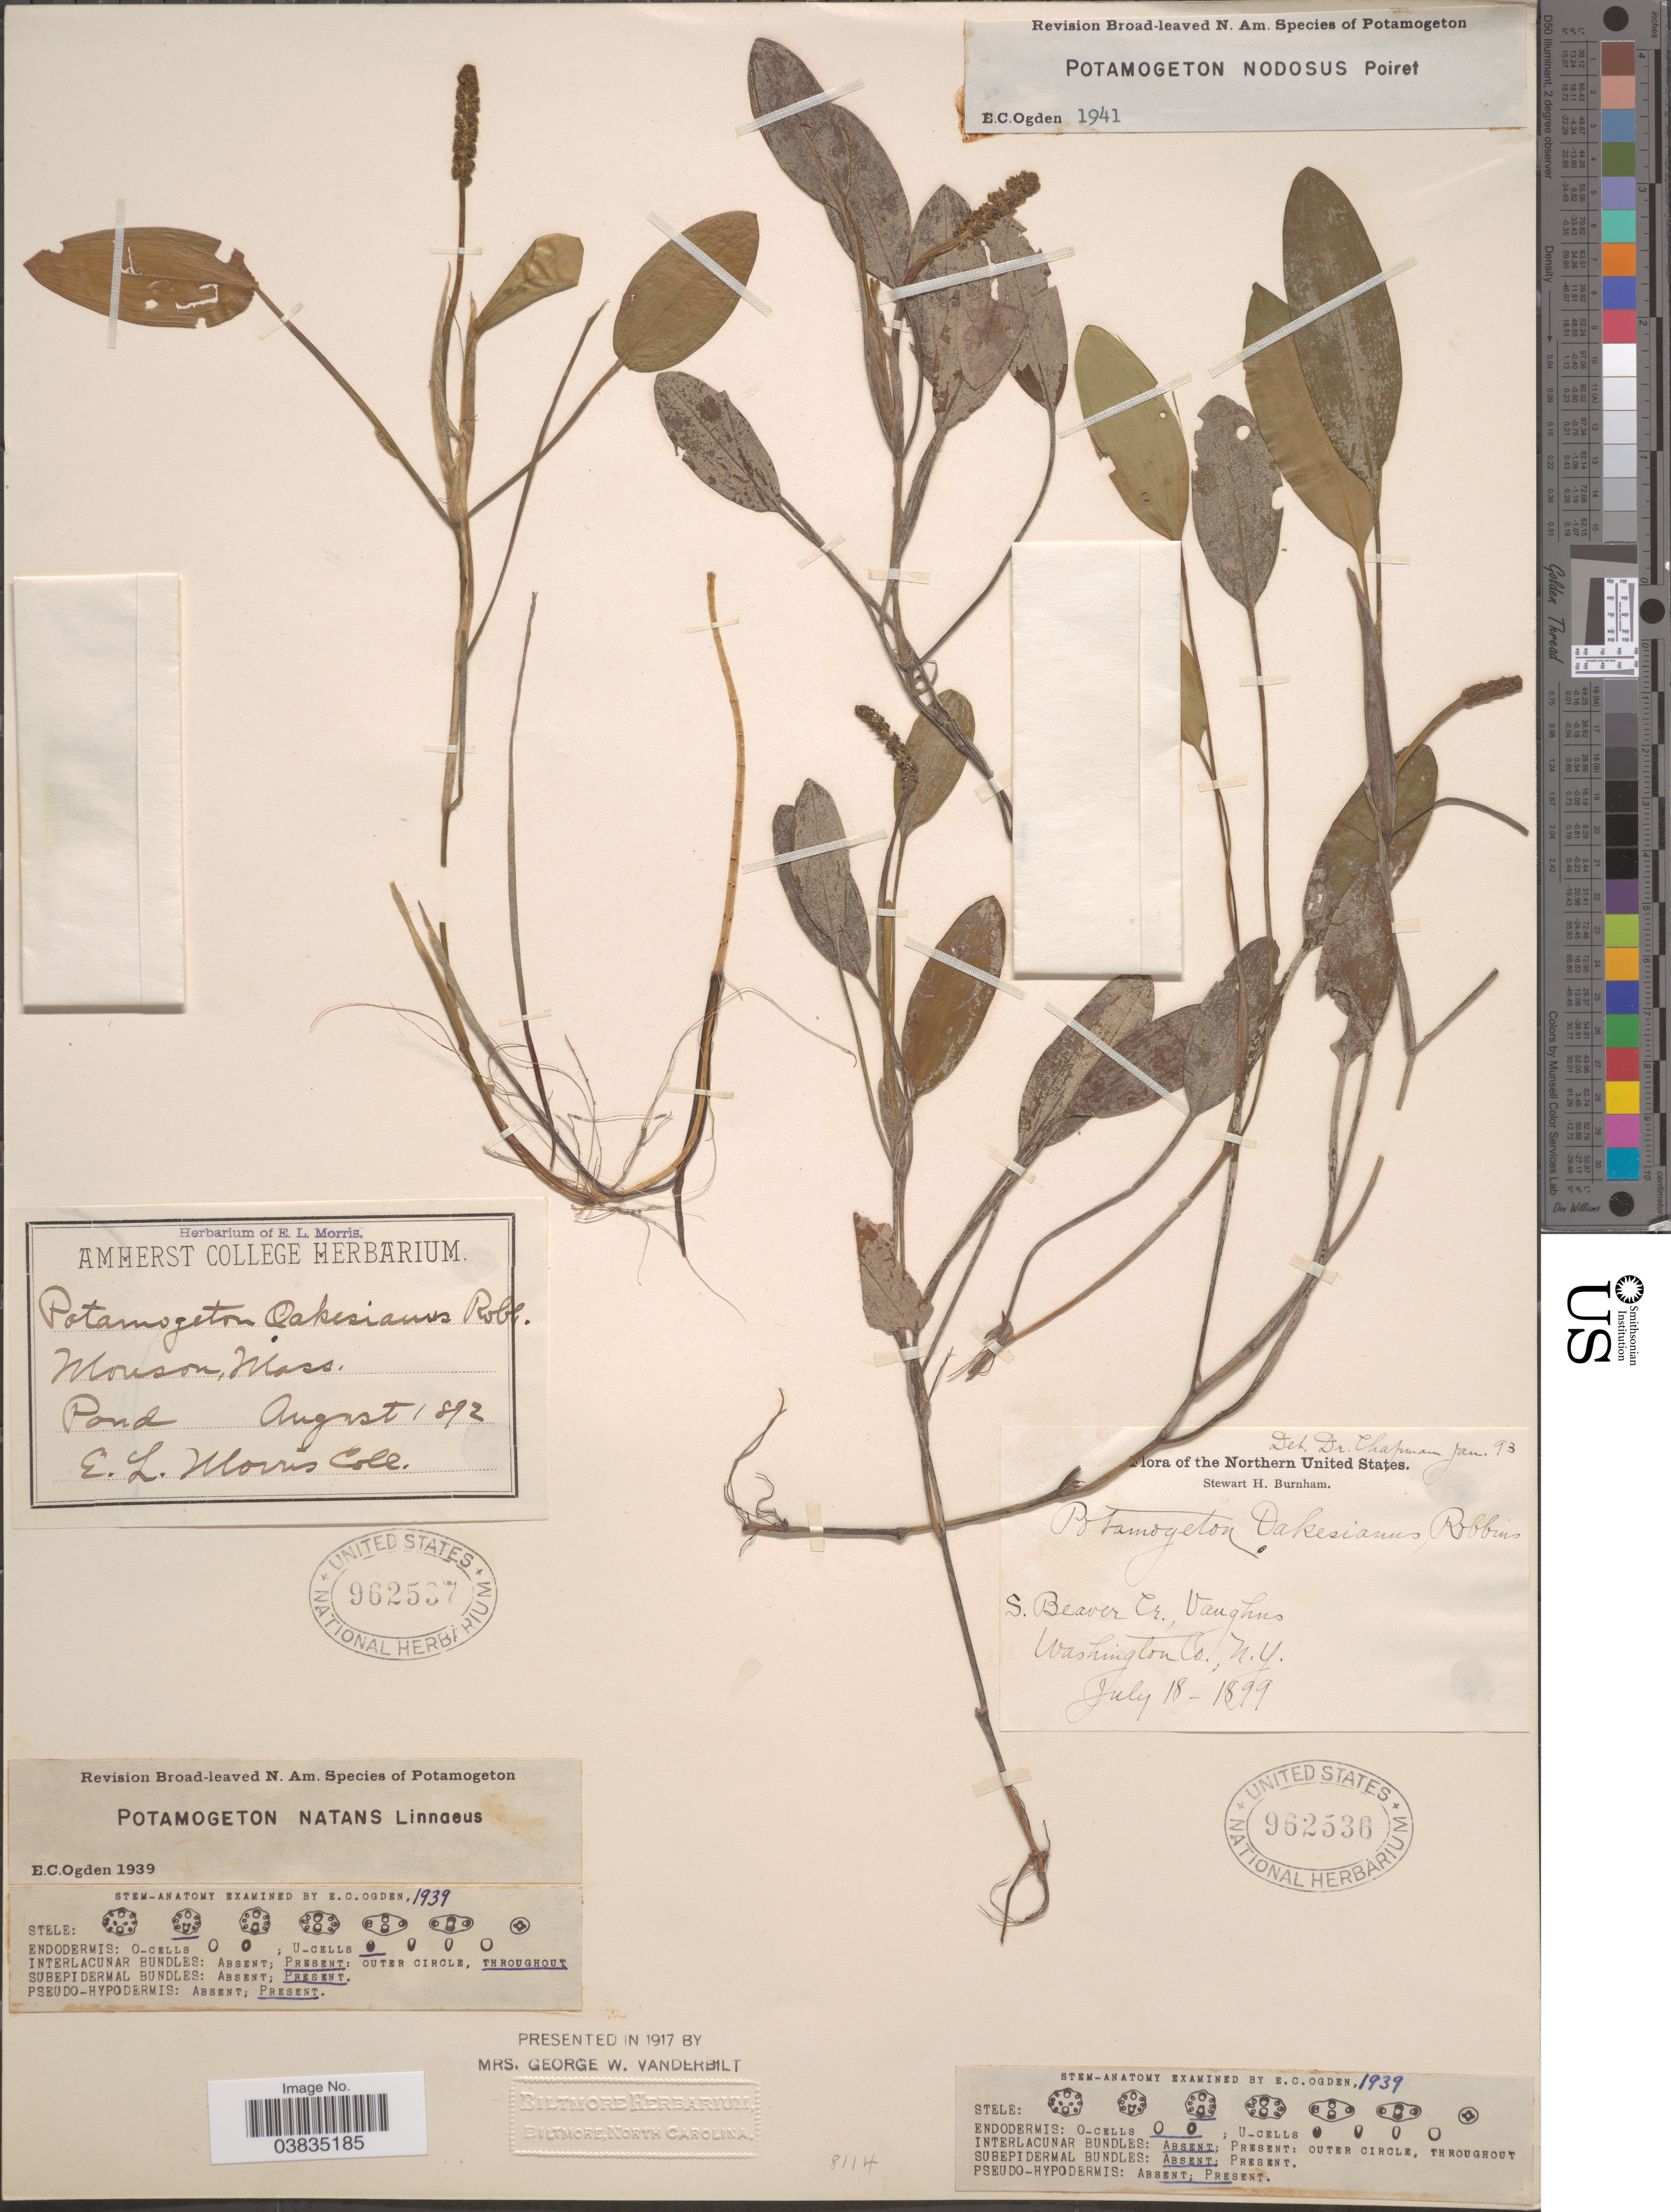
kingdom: Plantae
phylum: Tracheophyta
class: Liliopsida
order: Alismatales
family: Potamogetonaceae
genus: Potamogeton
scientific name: Potamogeton natans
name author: L.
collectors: S. Burnham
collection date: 1899-07-18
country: United States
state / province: New York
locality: S. Beaver Cr., Vaughns. Washington Co.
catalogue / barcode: US 962536-2